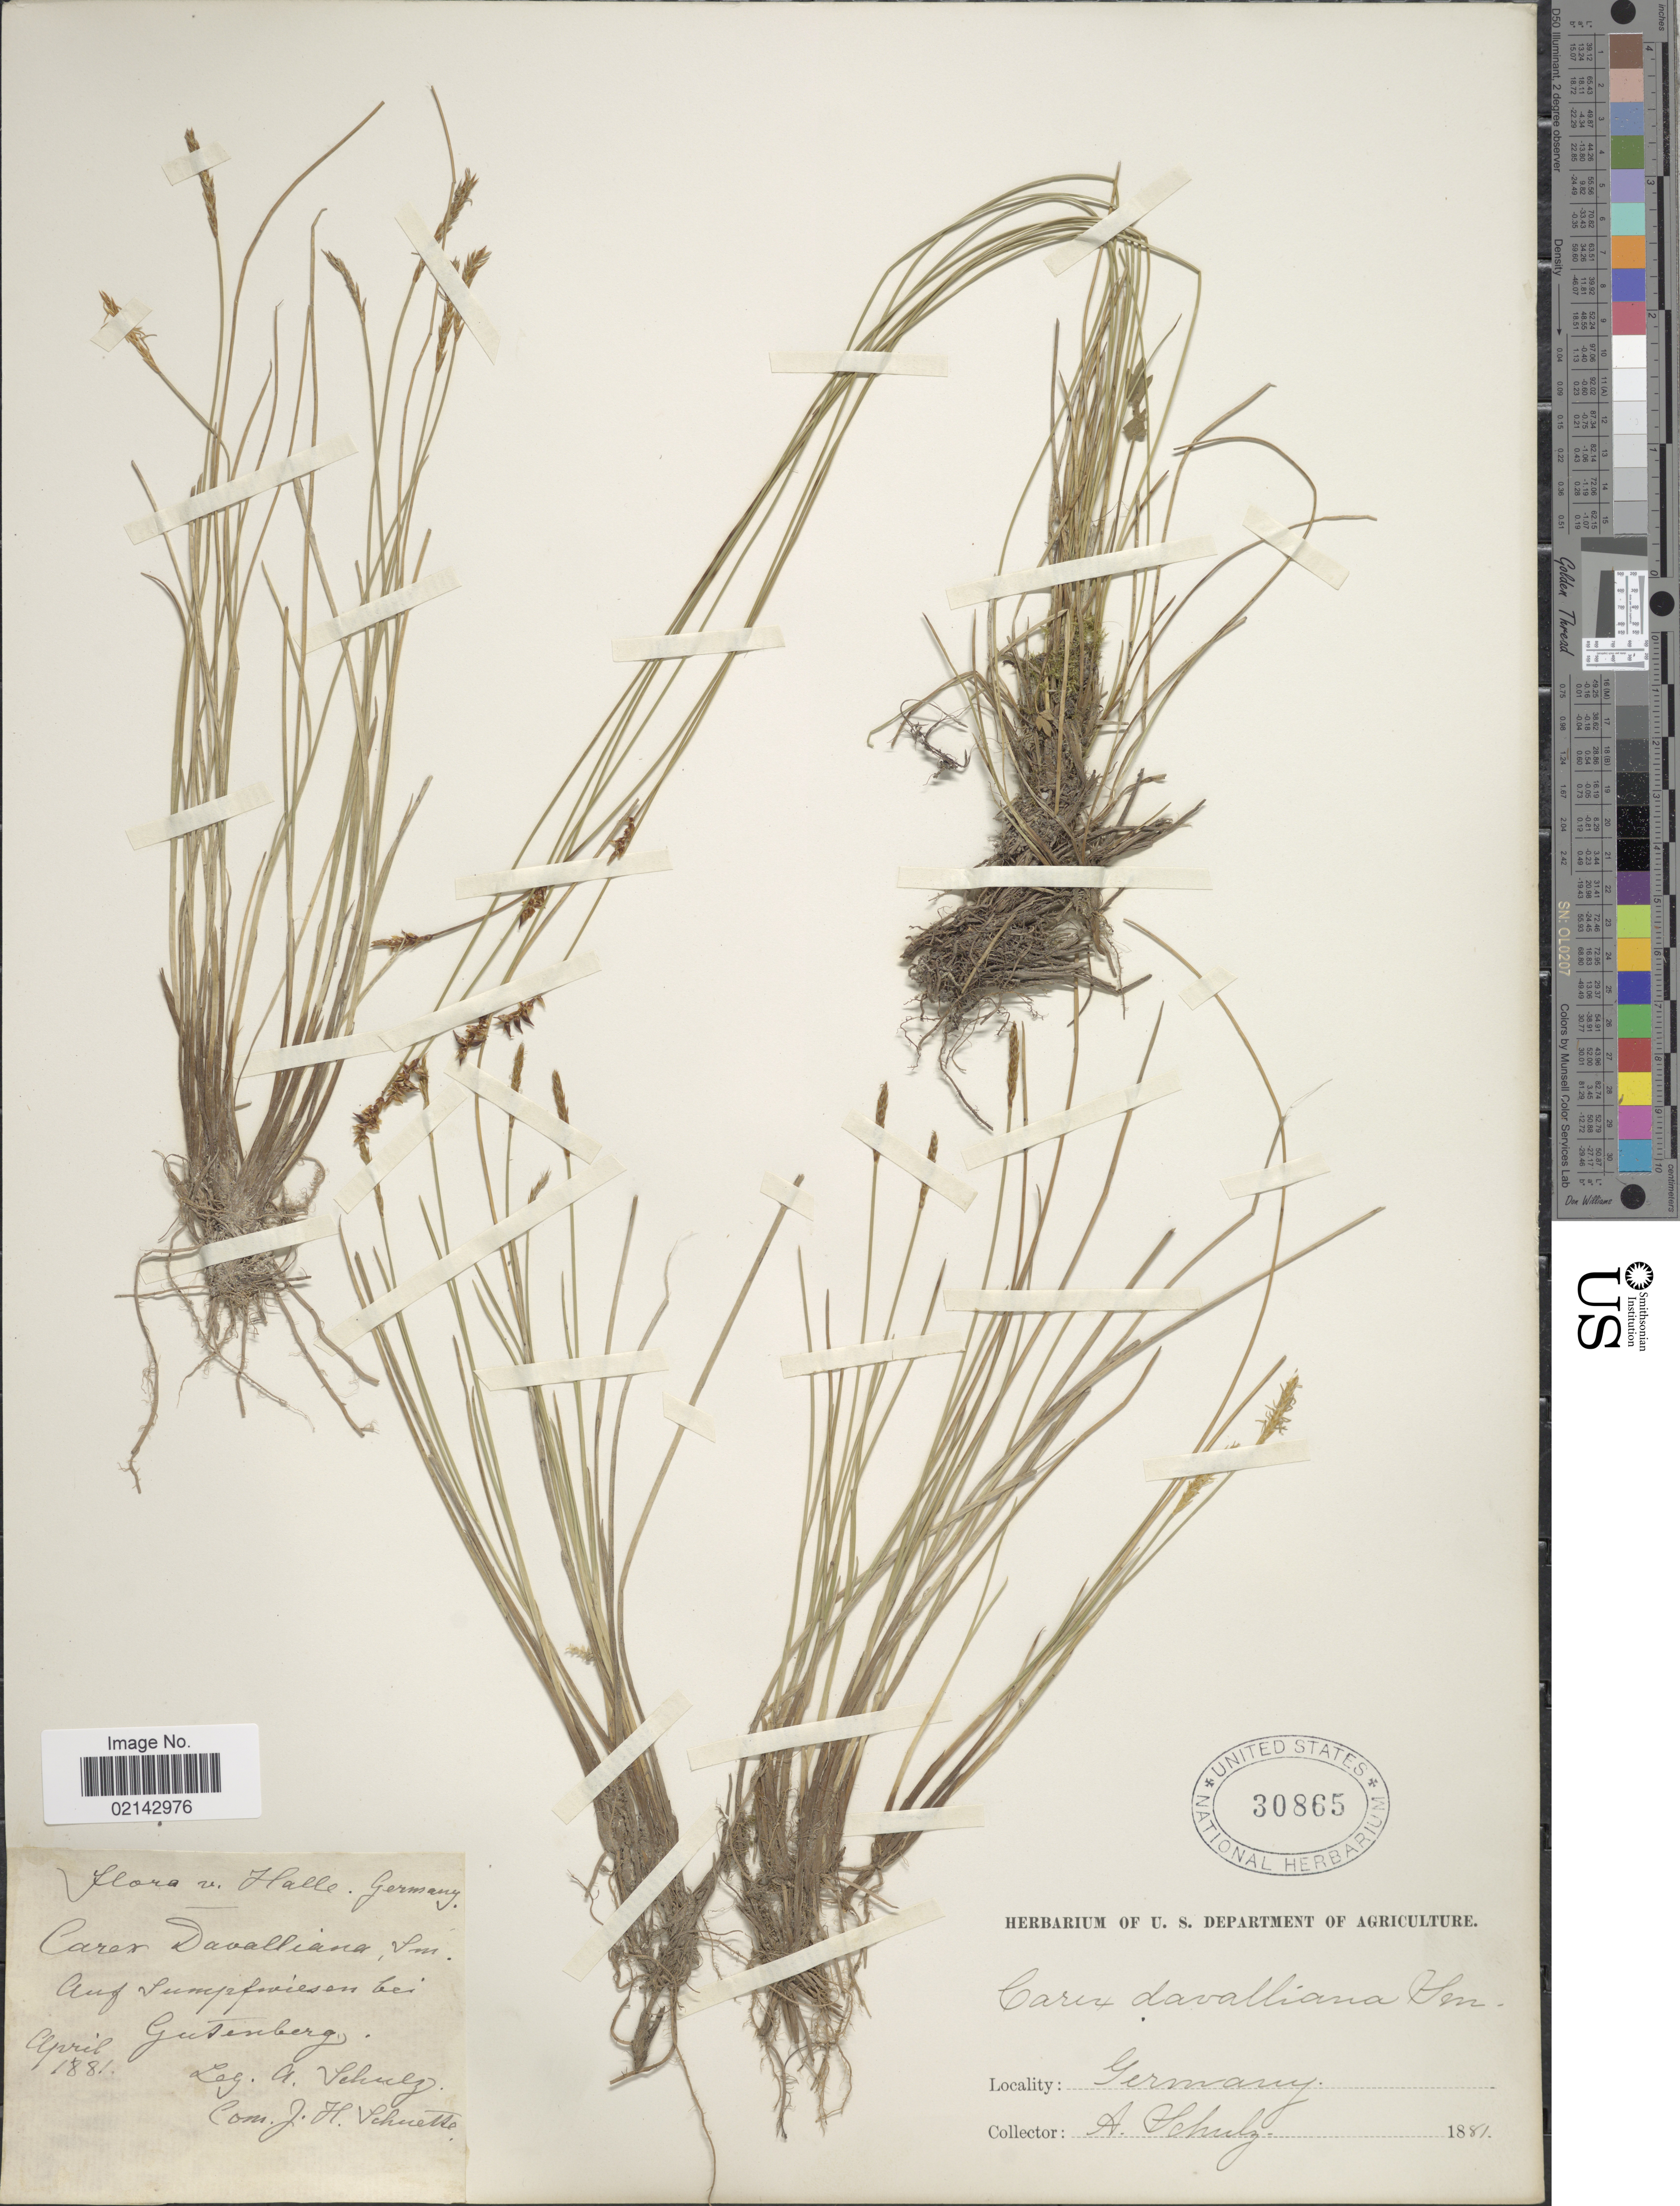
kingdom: Plantae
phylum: Tracheophyta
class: Liliopsida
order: Poales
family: Cyperaceae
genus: Carex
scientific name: Carex davalliana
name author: Sm.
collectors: A. Schulz & J. H. Schuette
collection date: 1881-04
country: Germany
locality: Halle, auf sumpfwiesen bei Gutenberg [Halle, on swamp meadows at Gutenberg]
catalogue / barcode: US 30865